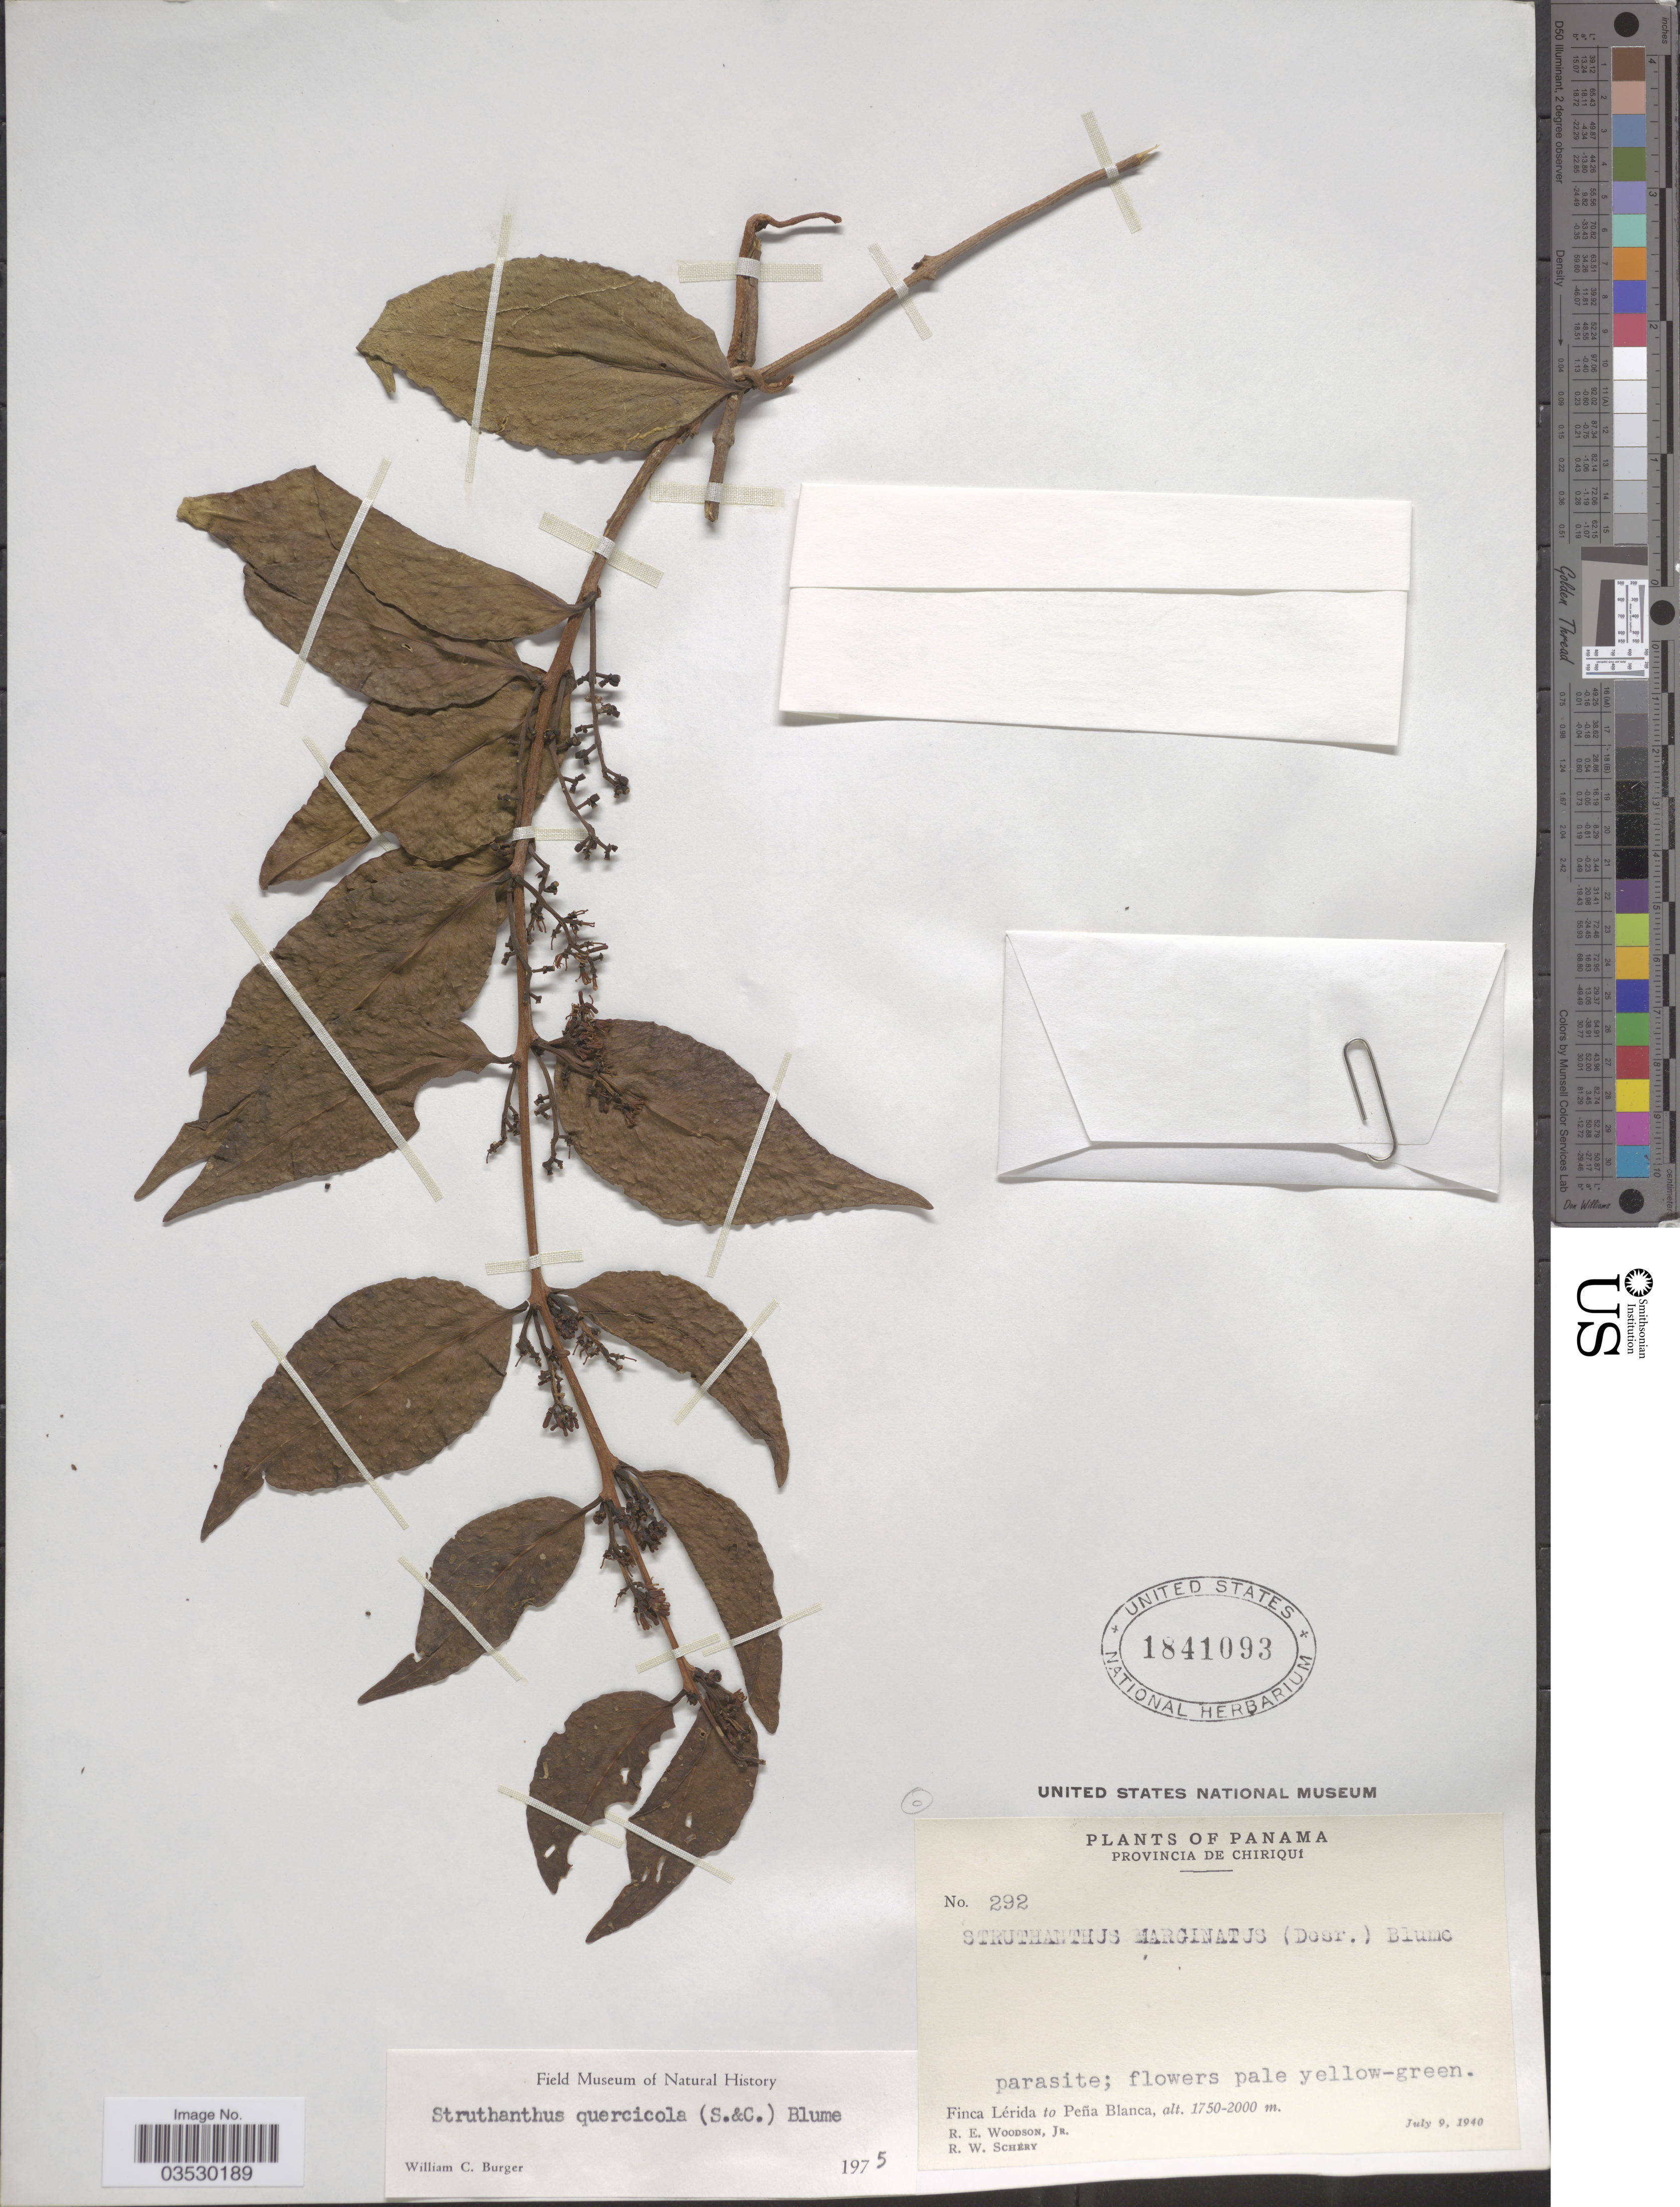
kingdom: Plantae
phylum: Tracheophyta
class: Magnoliopsida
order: Santalales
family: Loranthaceae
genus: Struthanthus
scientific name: Struthanthus quercicola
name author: (Kuijt) Cham. & Schltr.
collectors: R. E. Woodson & R. W. Schery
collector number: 292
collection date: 1940-07-09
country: Panama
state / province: Chiriqui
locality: Finca Lérida to Peña Blanca.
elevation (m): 1750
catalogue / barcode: US 1841093